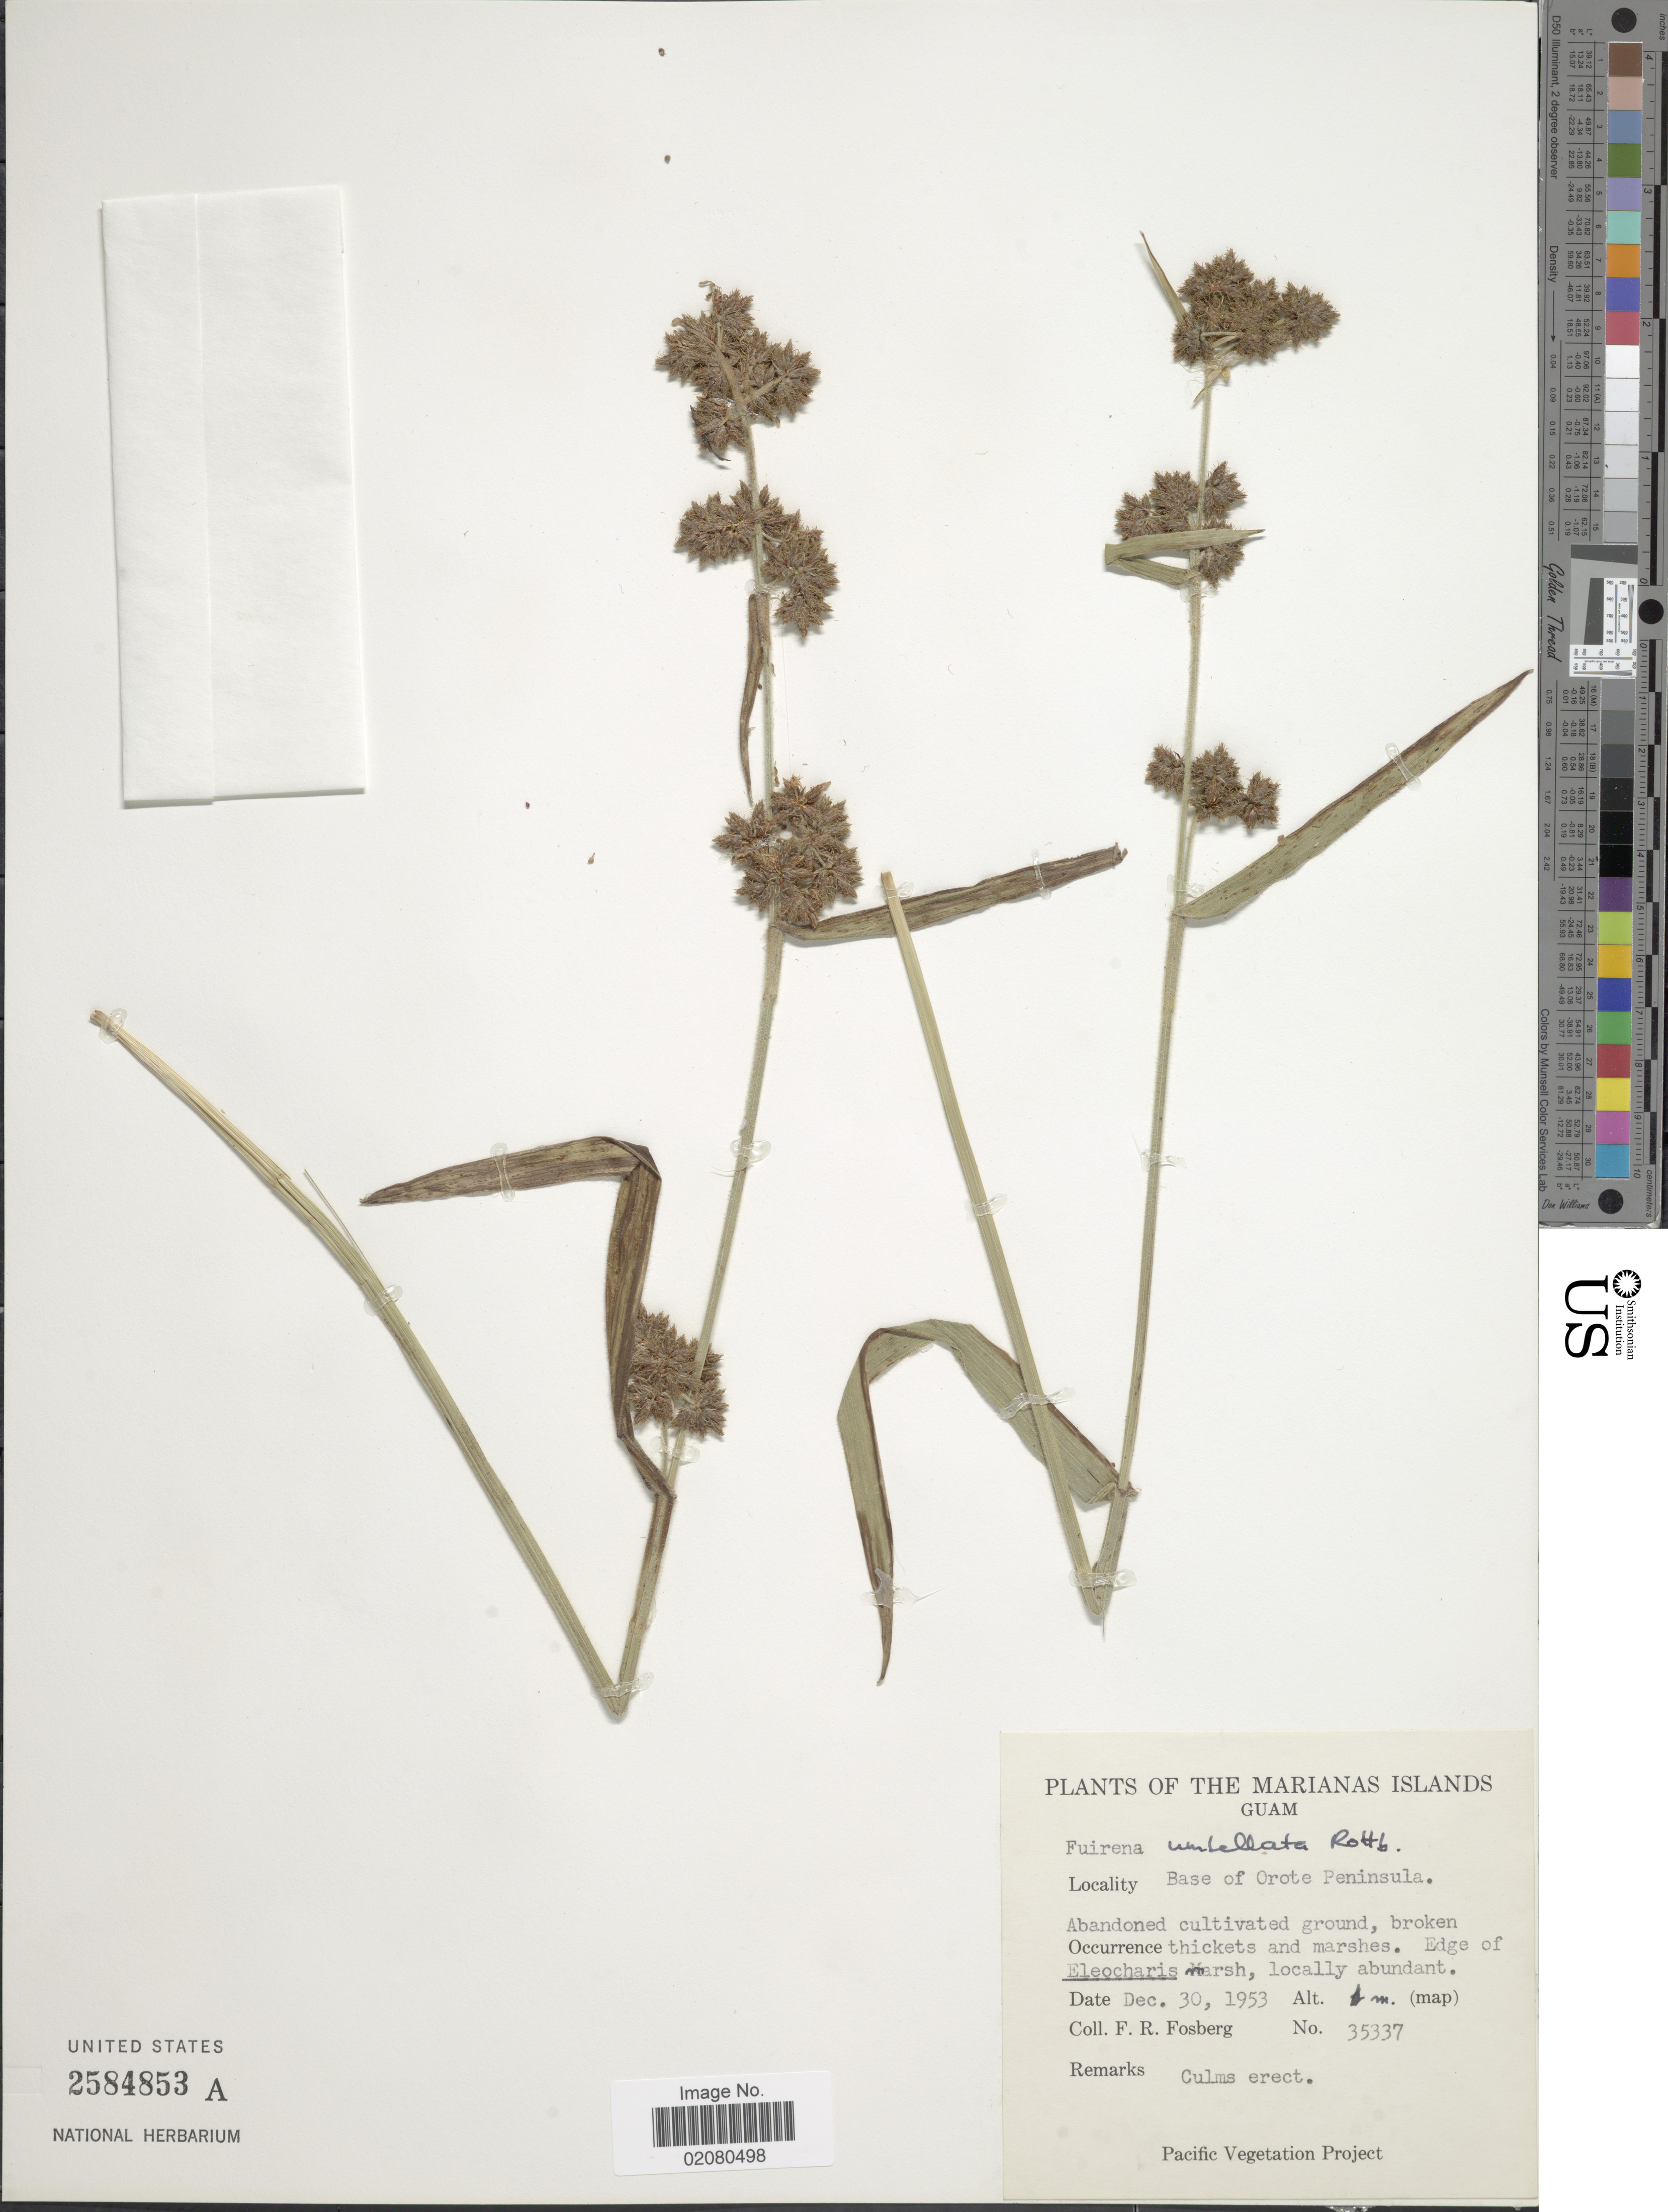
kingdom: Plantae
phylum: Tracheophyta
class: Liliopsida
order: Poales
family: Cyperaceae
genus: Fuirena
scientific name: Fuirena umbellata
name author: Rottb.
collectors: F. R. Fosberg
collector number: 35337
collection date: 1953-12-30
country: Guam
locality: Mariana Islands, Guam, base of Orote Peninsula, abandoned cultivated ground, broken thickets and marshes.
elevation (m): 1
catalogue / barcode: US 2584853A